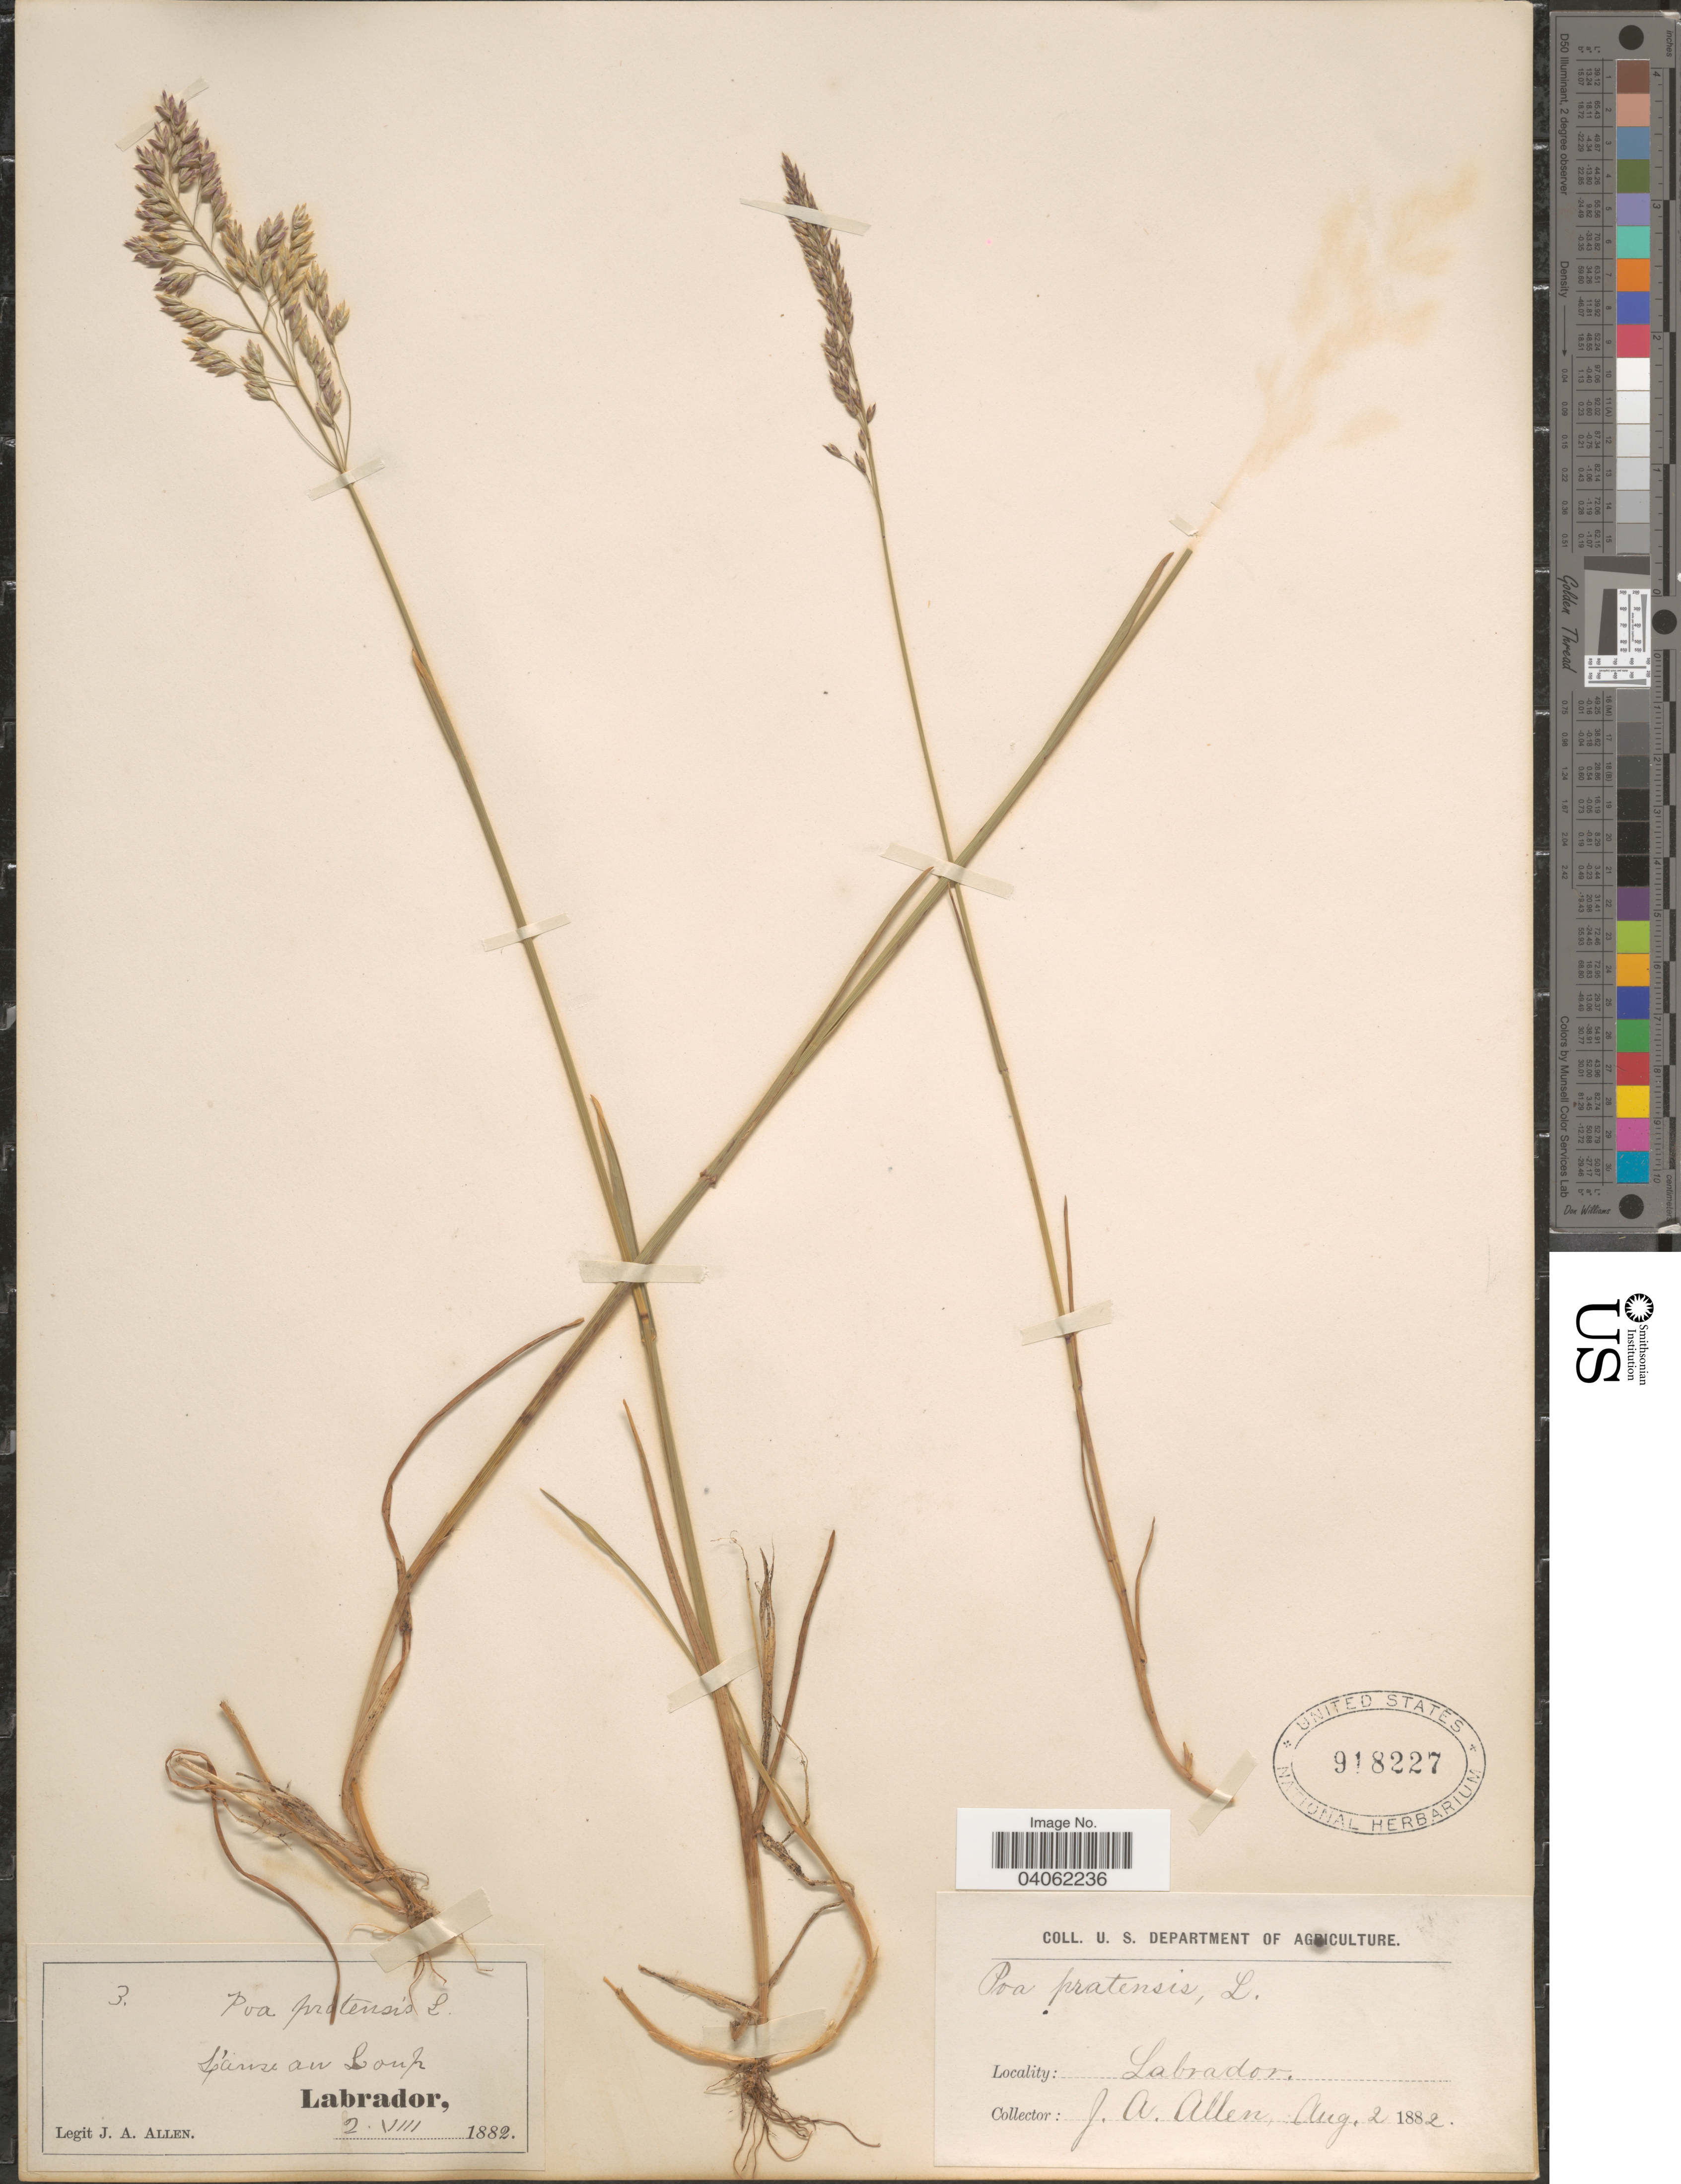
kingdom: Plantae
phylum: Tracheophyta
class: Liliopsida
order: Poales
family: Poaceae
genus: Poa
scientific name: Poa pratensis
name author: L.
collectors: J. Allen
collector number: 3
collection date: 1882-08-02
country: Canada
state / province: Newfoundland and Labrador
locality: Labrador. L'anse-au-Loup.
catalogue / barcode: US 918227